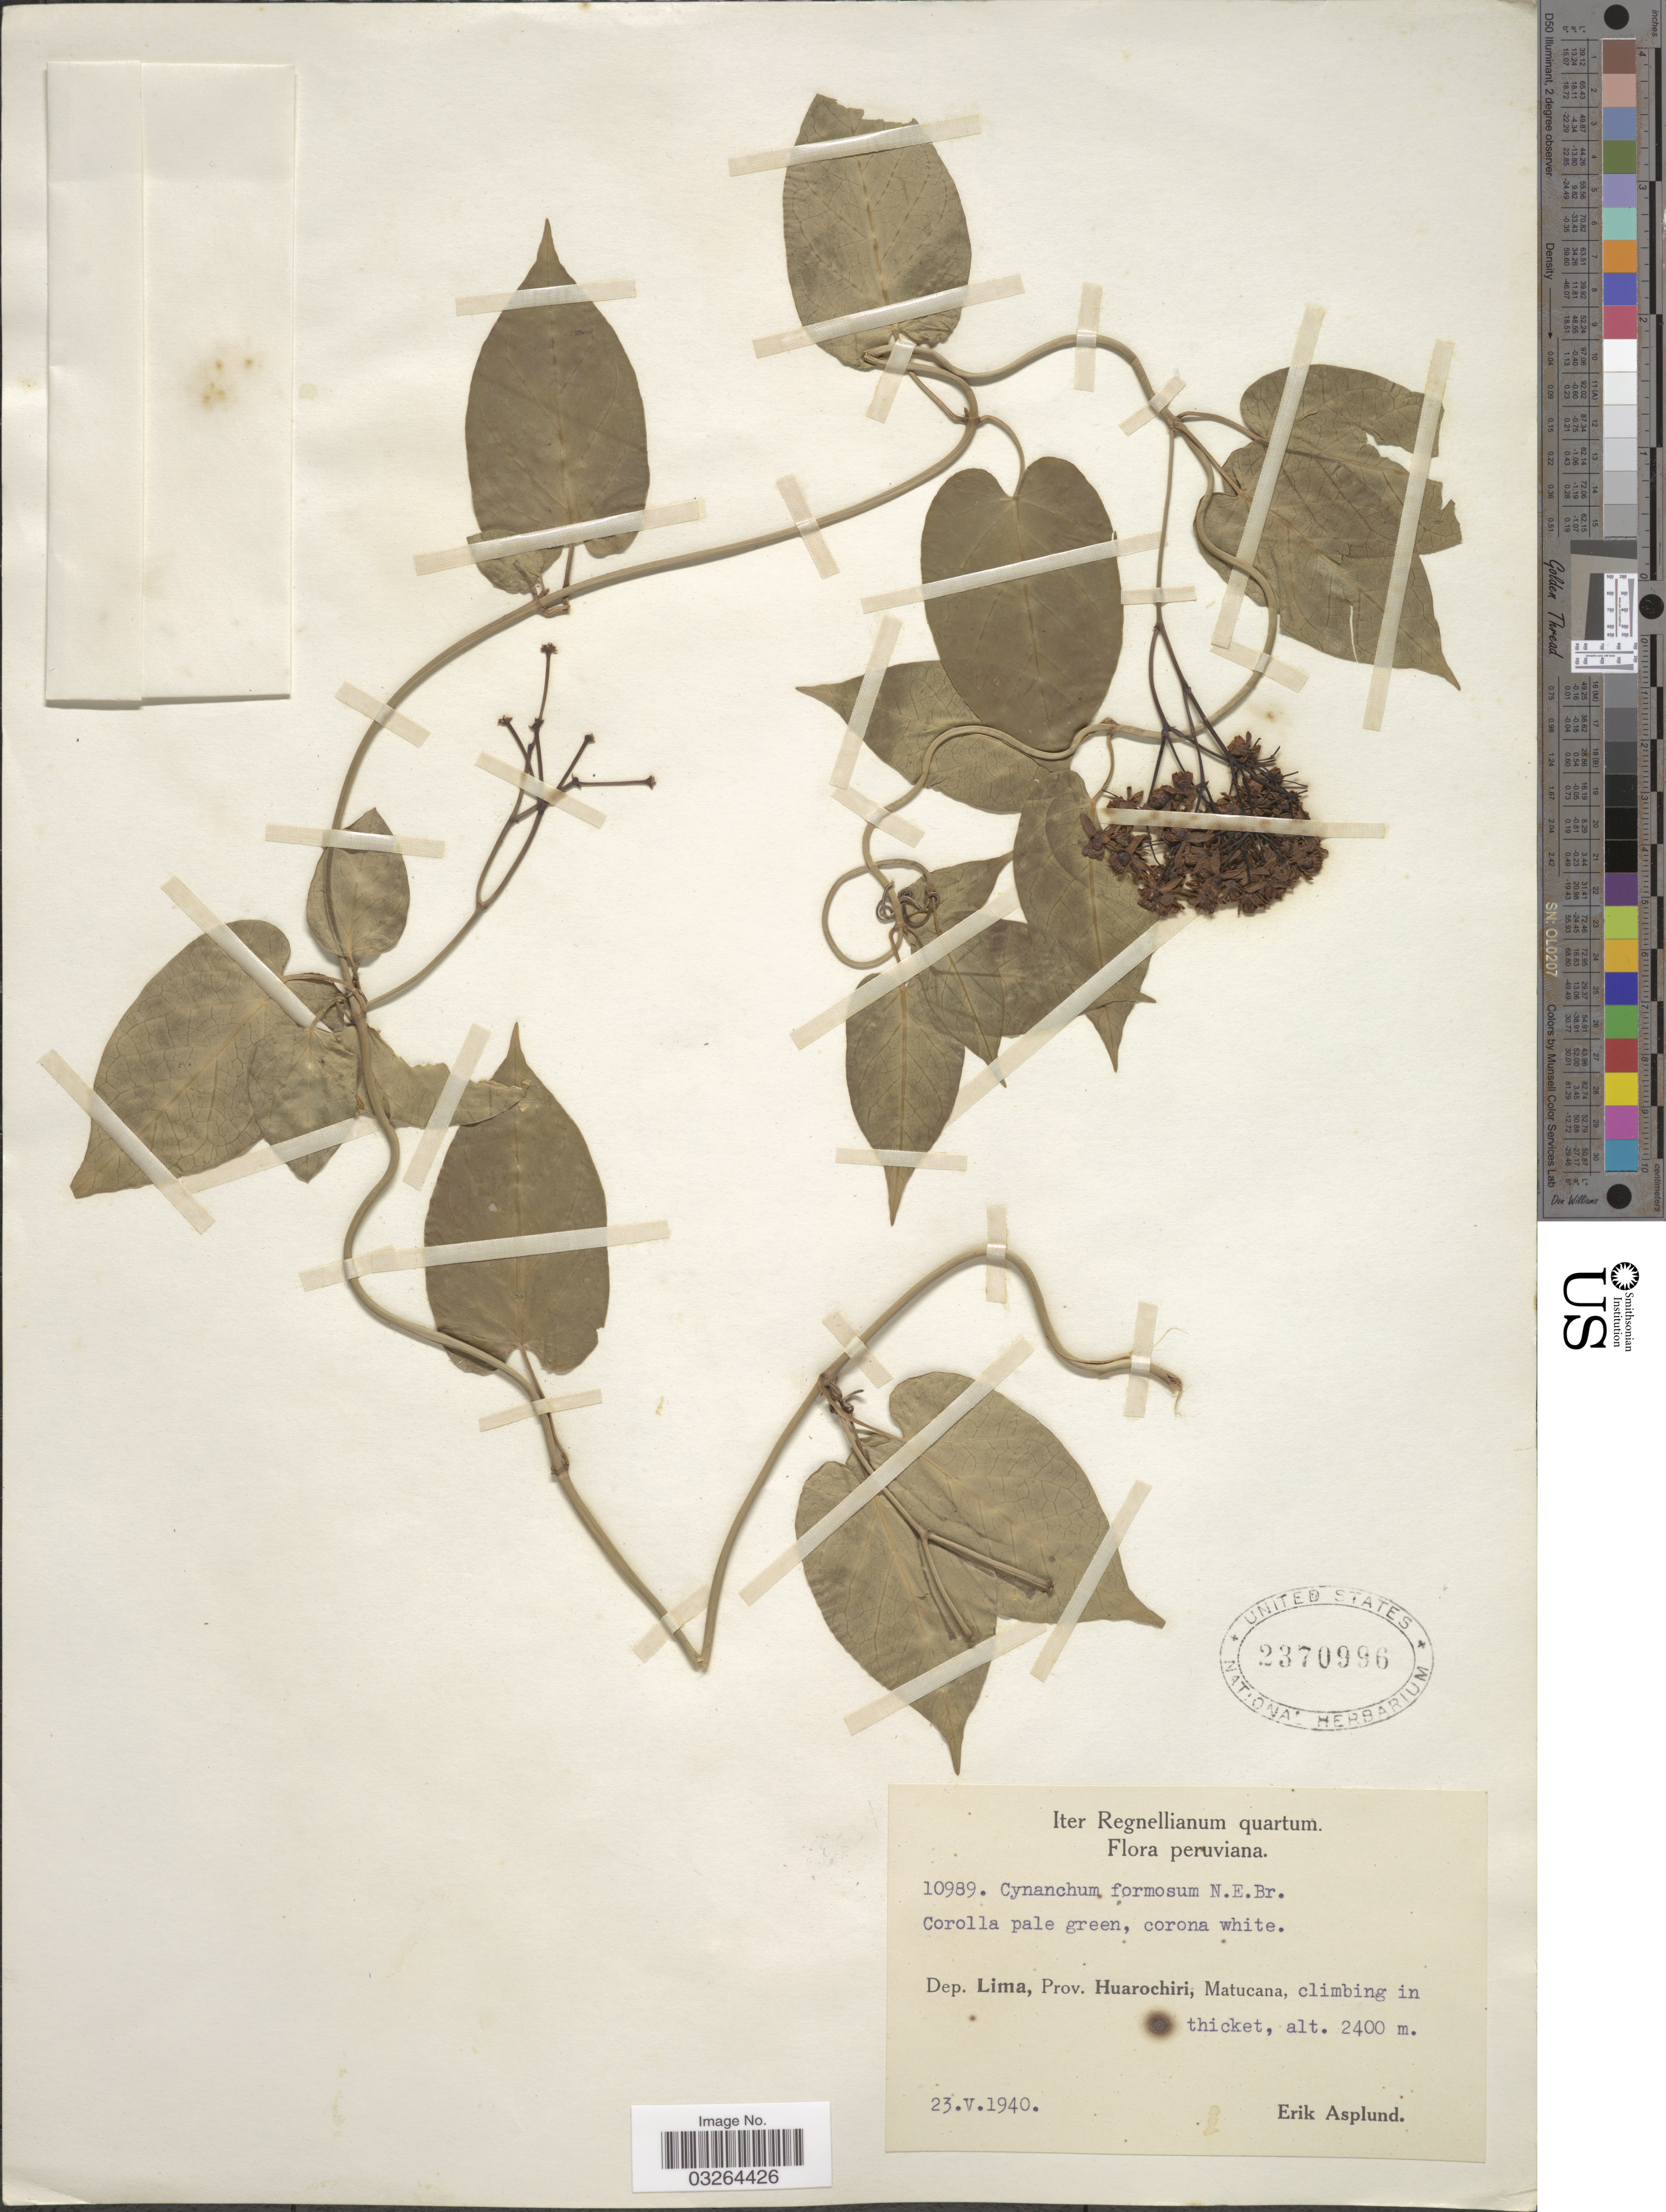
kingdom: Plantae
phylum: Tracheophyta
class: Magnoliopsida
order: Gentianales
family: Apocynaceae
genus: Cynanchum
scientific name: Cynanchum formosum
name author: N.E. Br.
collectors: E. Asplund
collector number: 10989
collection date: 1940-05-23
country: Peru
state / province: Lima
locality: Dep. Lima, Prov. Huarochiri, Matucana, climbing in thicket.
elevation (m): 2400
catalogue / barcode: US 2370996